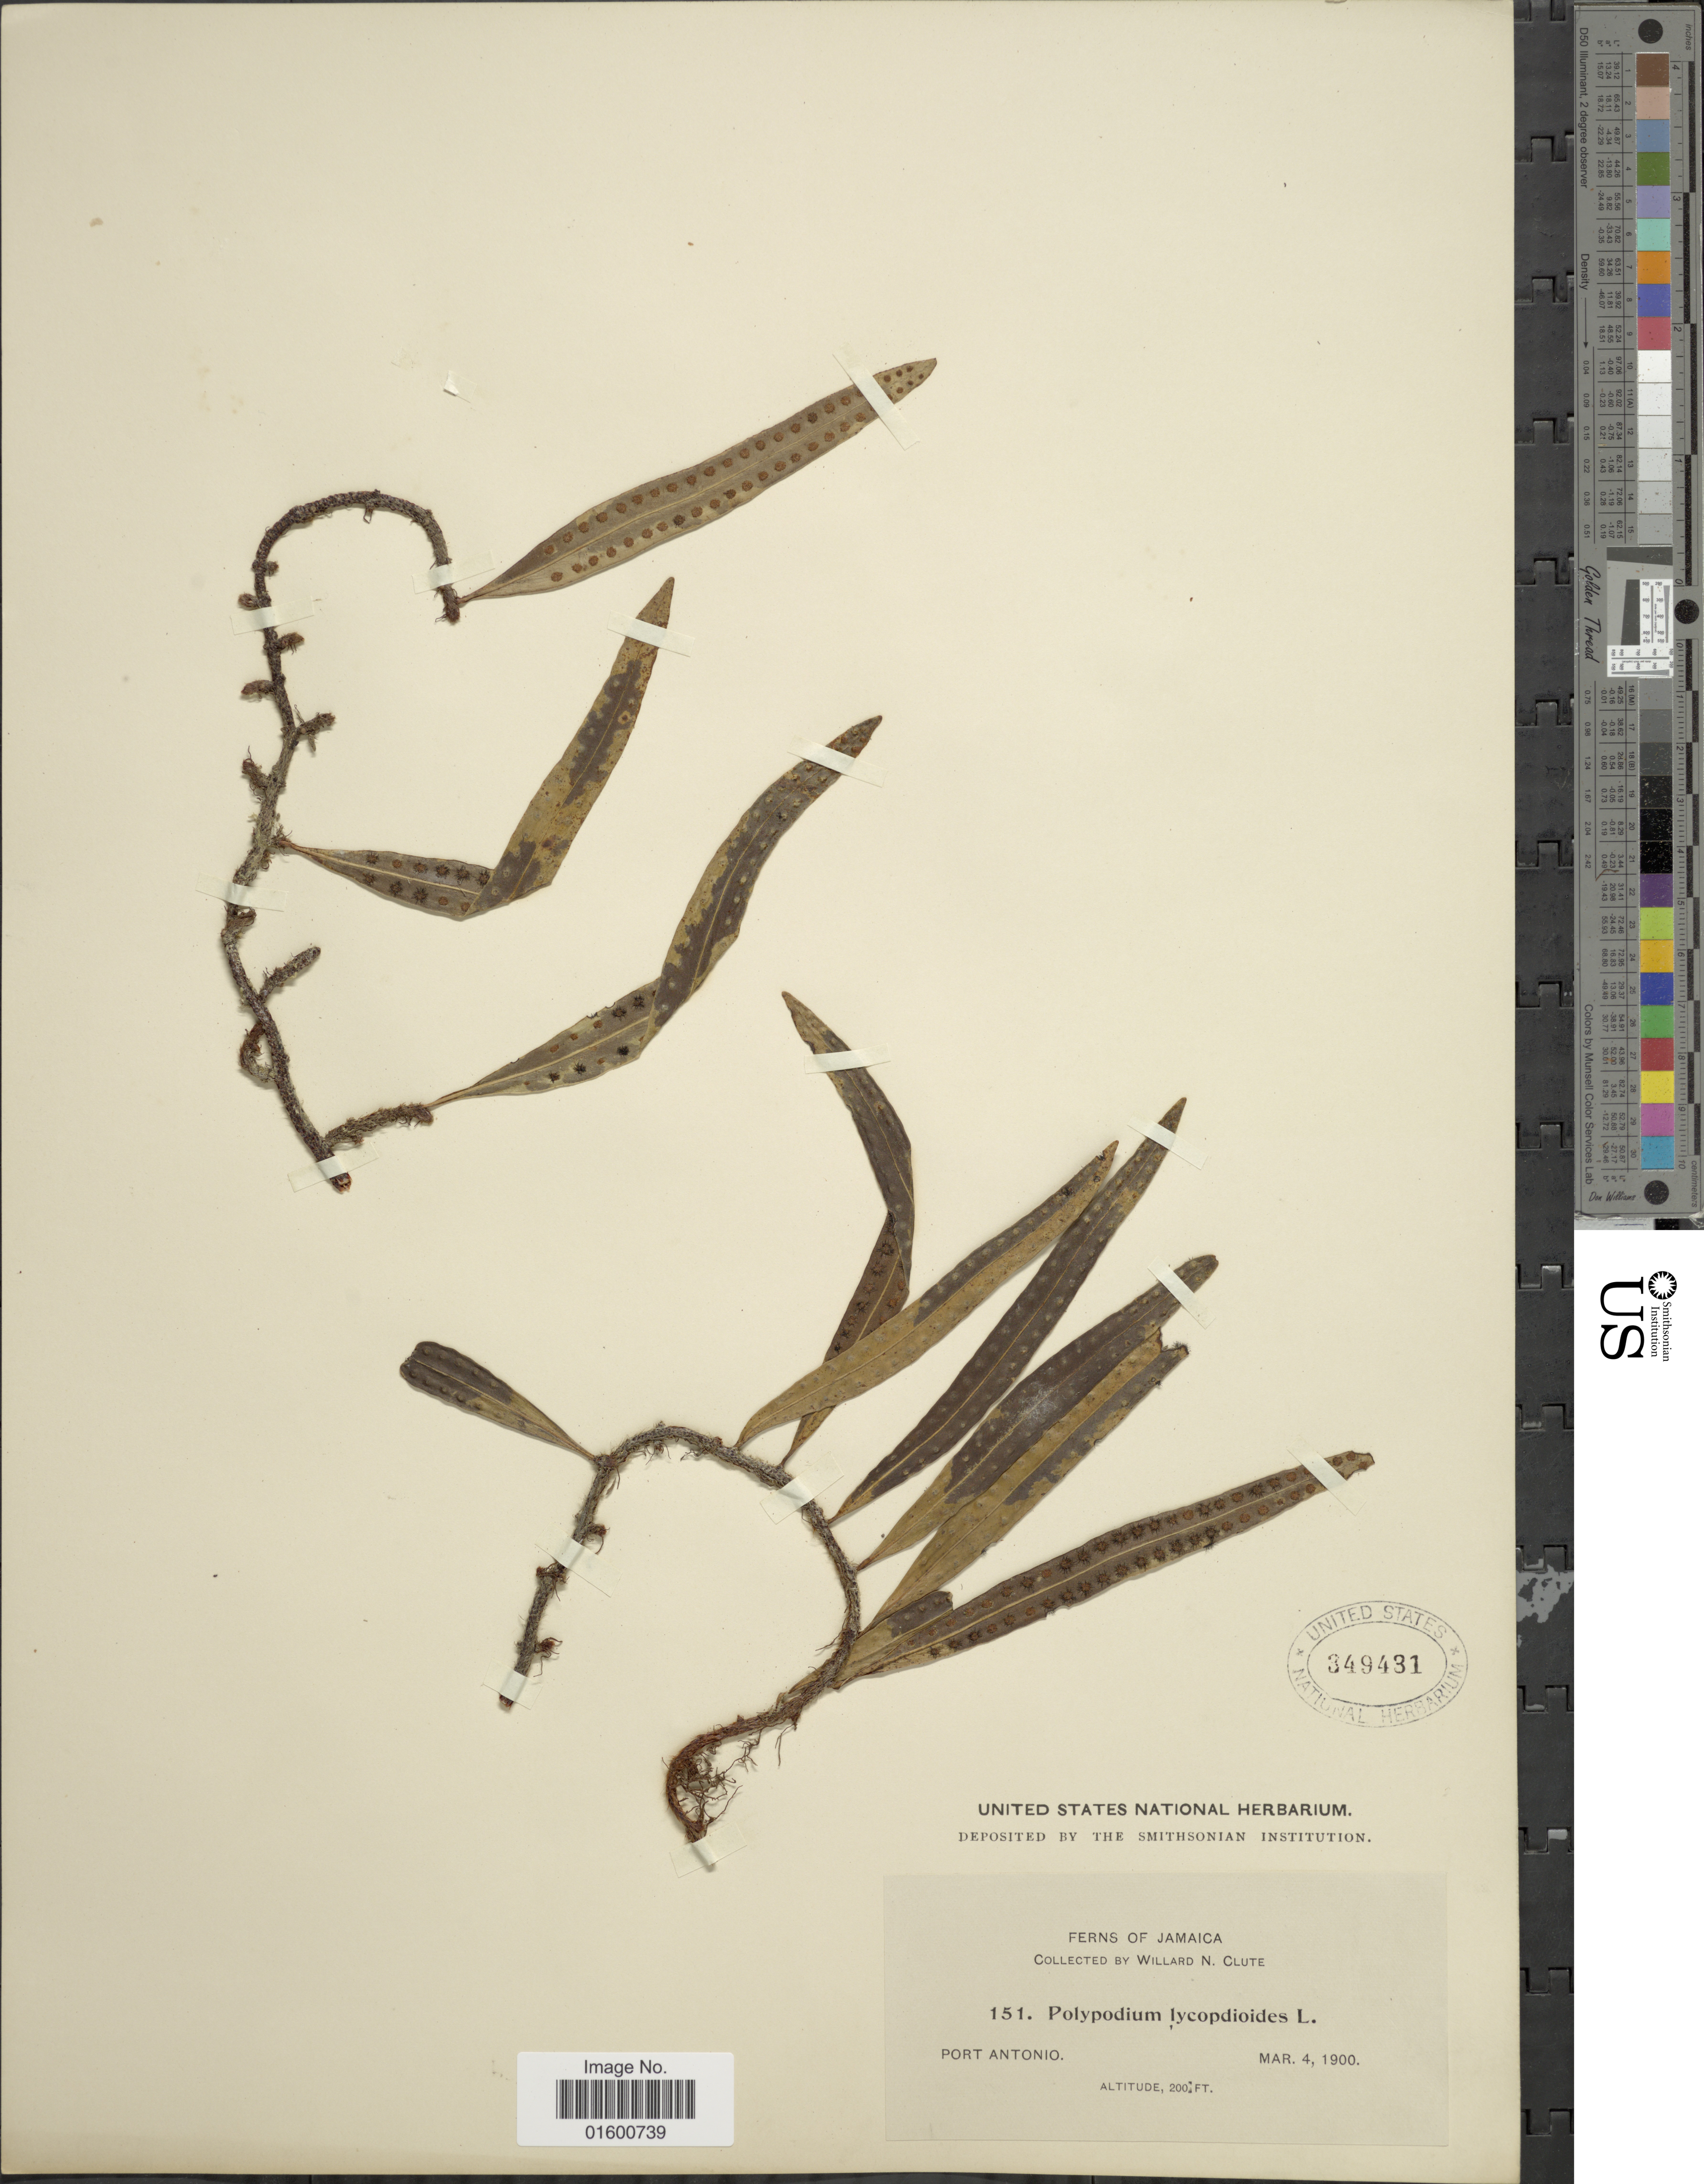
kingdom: Plantae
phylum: Tracheophyta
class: Polypodiopsida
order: Polypodiales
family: Polypodiaceae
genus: Microgramma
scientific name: Microgramma lycopodioides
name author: (L.) Copel.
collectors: W. N. Clute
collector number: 151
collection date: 1900-03-04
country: Jamaica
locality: Port Antonio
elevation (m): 61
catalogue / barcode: US 349431